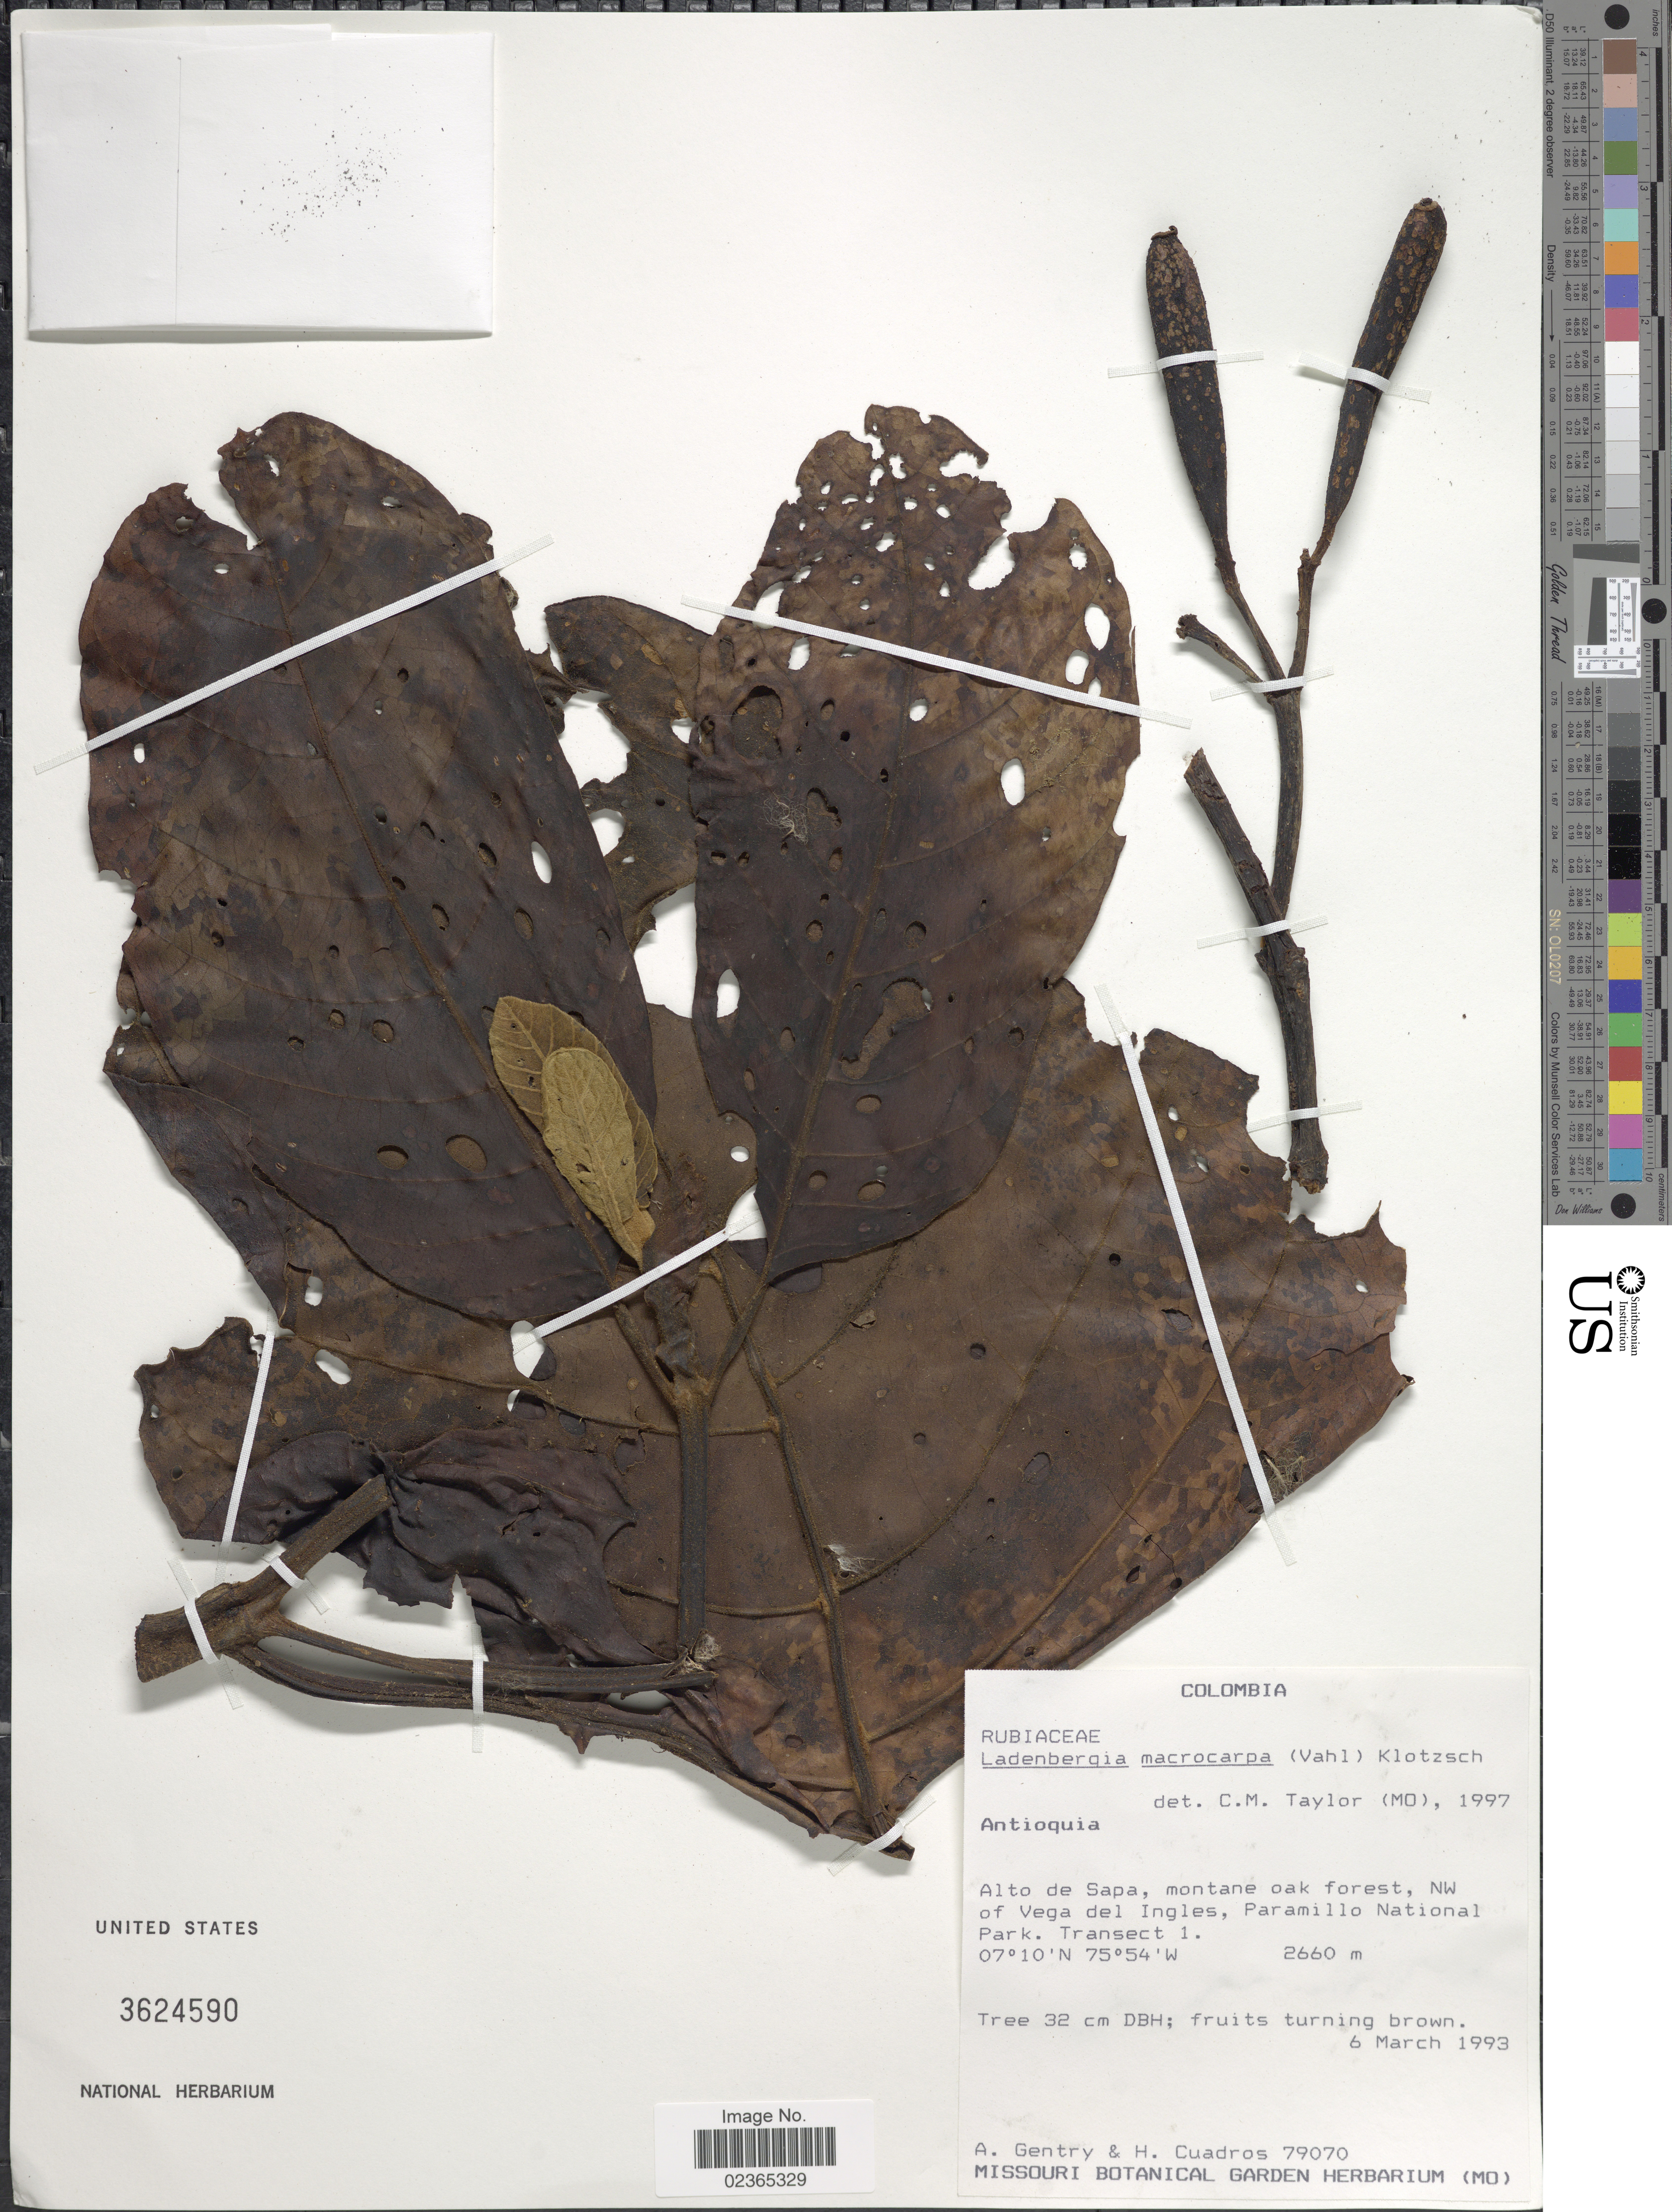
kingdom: Plantae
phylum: Tracheophyta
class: Magnoliopsida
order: Gentianales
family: Rubiaceae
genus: Ladenbergia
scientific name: Ladenbergia macrocarpa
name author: (Vahl) Klotzsch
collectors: A. H. Gentry & H. Cuadros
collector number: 79070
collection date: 1993-03-06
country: Colombia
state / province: Antioquia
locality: Alto de Sapa, montane oak forest, NW of Vega del Ingles, Paramillo National Park. Transect 1.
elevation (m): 2660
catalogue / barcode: US 3624590